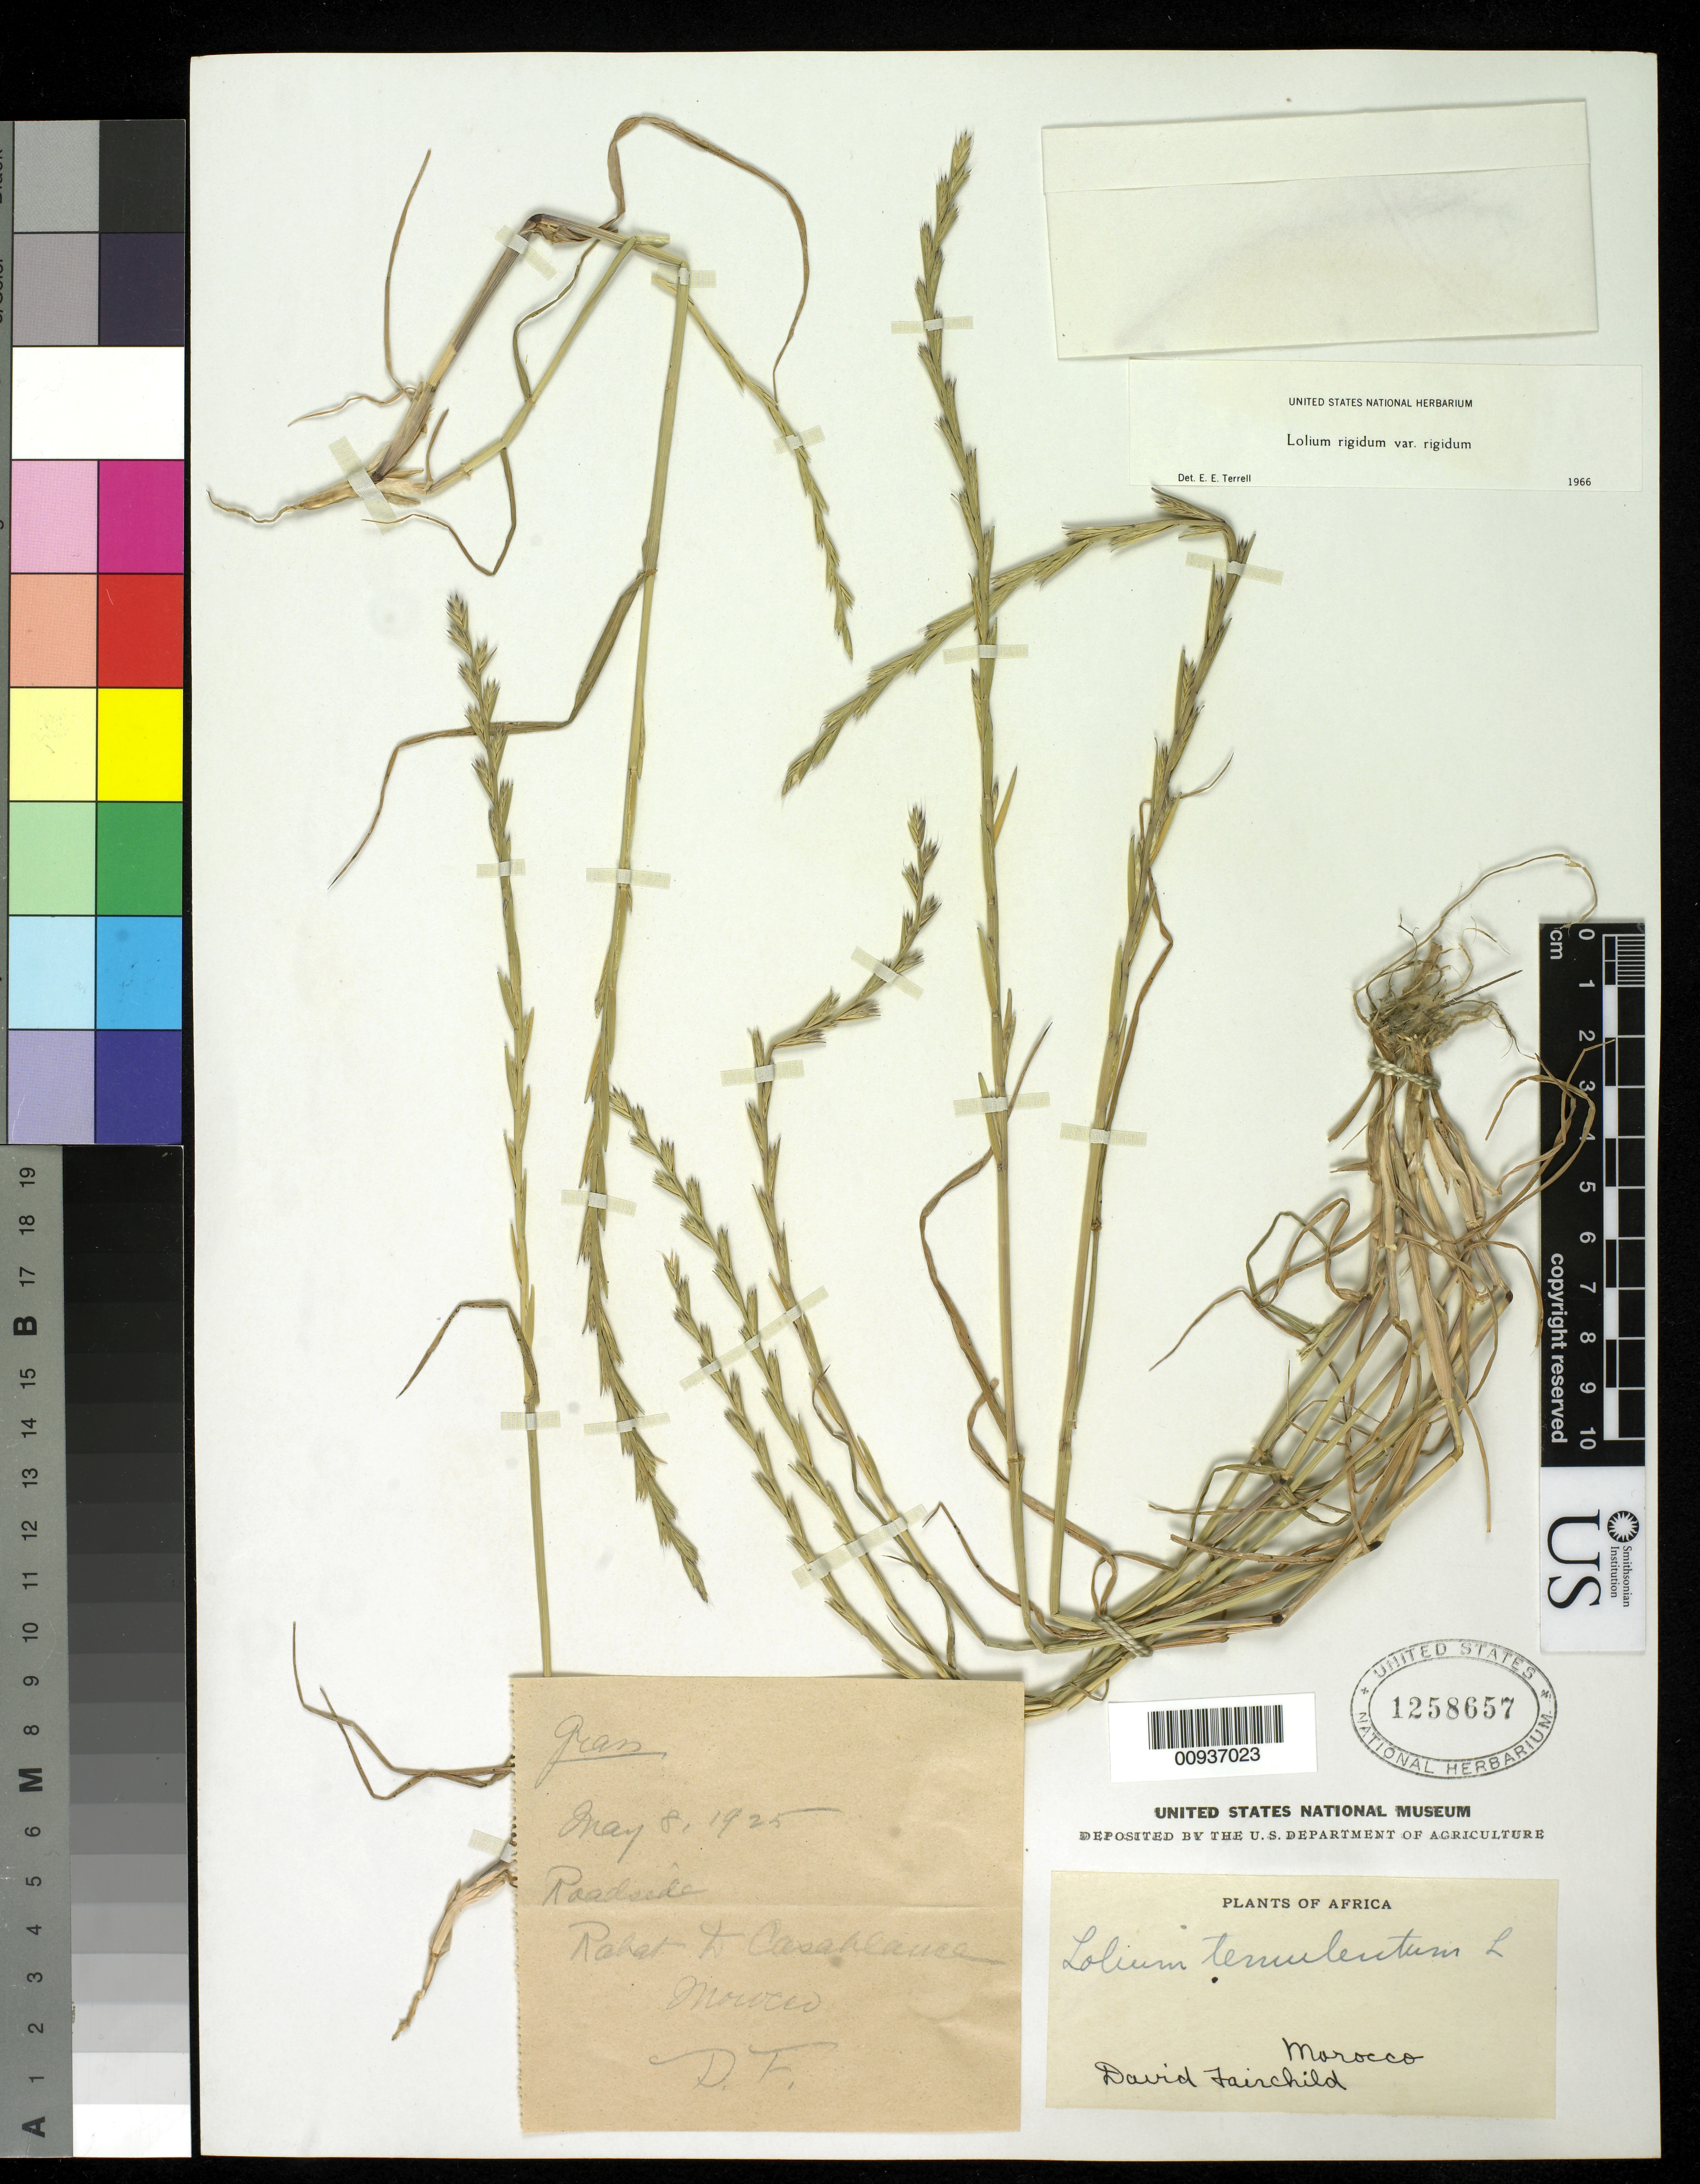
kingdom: Plantae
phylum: Tracheophyta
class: Liliopsida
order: Poales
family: Poaceae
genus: Lolium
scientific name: Lolium temulentum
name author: L.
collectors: D. Fairchild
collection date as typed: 08 May 1925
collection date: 1925-05-08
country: Morocco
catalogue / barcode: US 1258657